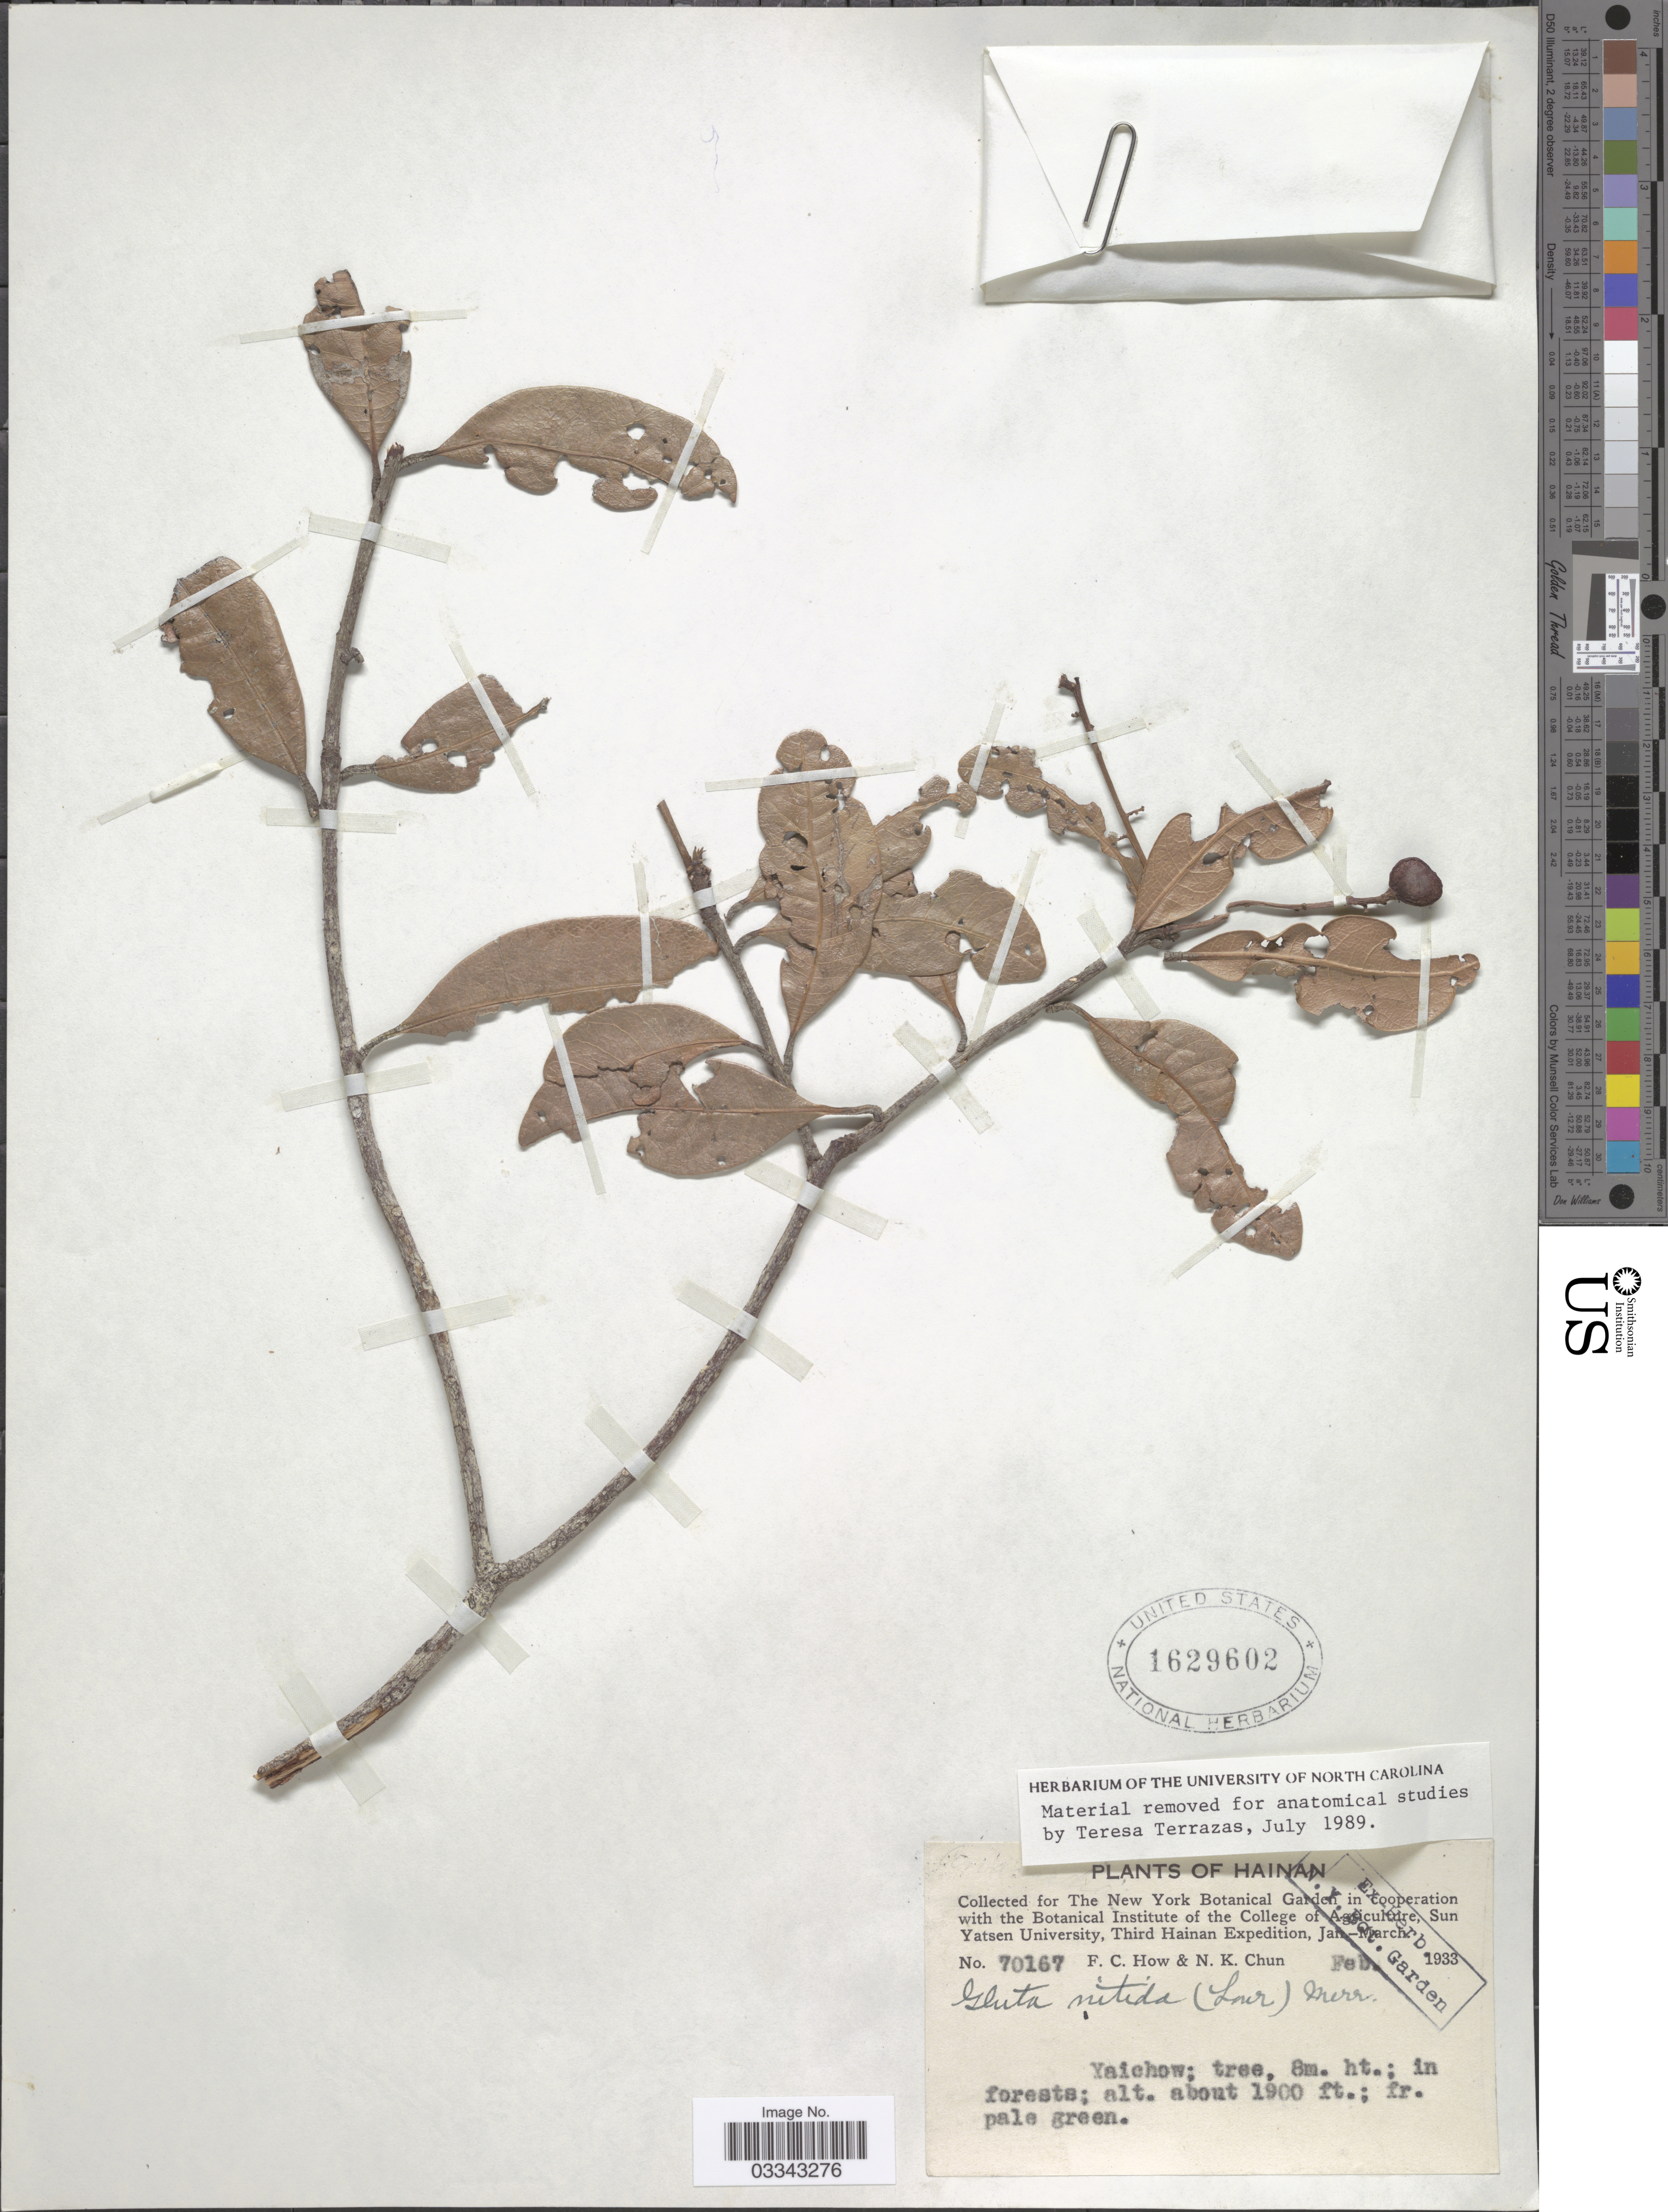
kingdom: Plantae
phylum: Tracheophyta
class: Magnoliopsida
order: Sapindales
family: Anacardiaceae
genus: Gluta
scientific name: Gluta nitida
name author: (Lour.) Merr.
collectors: F. C. How & N. K. Chun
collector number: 70167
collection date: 1933-02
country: China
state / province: Hainan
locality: Yaichow.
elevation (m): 579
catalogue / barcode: US 1629602